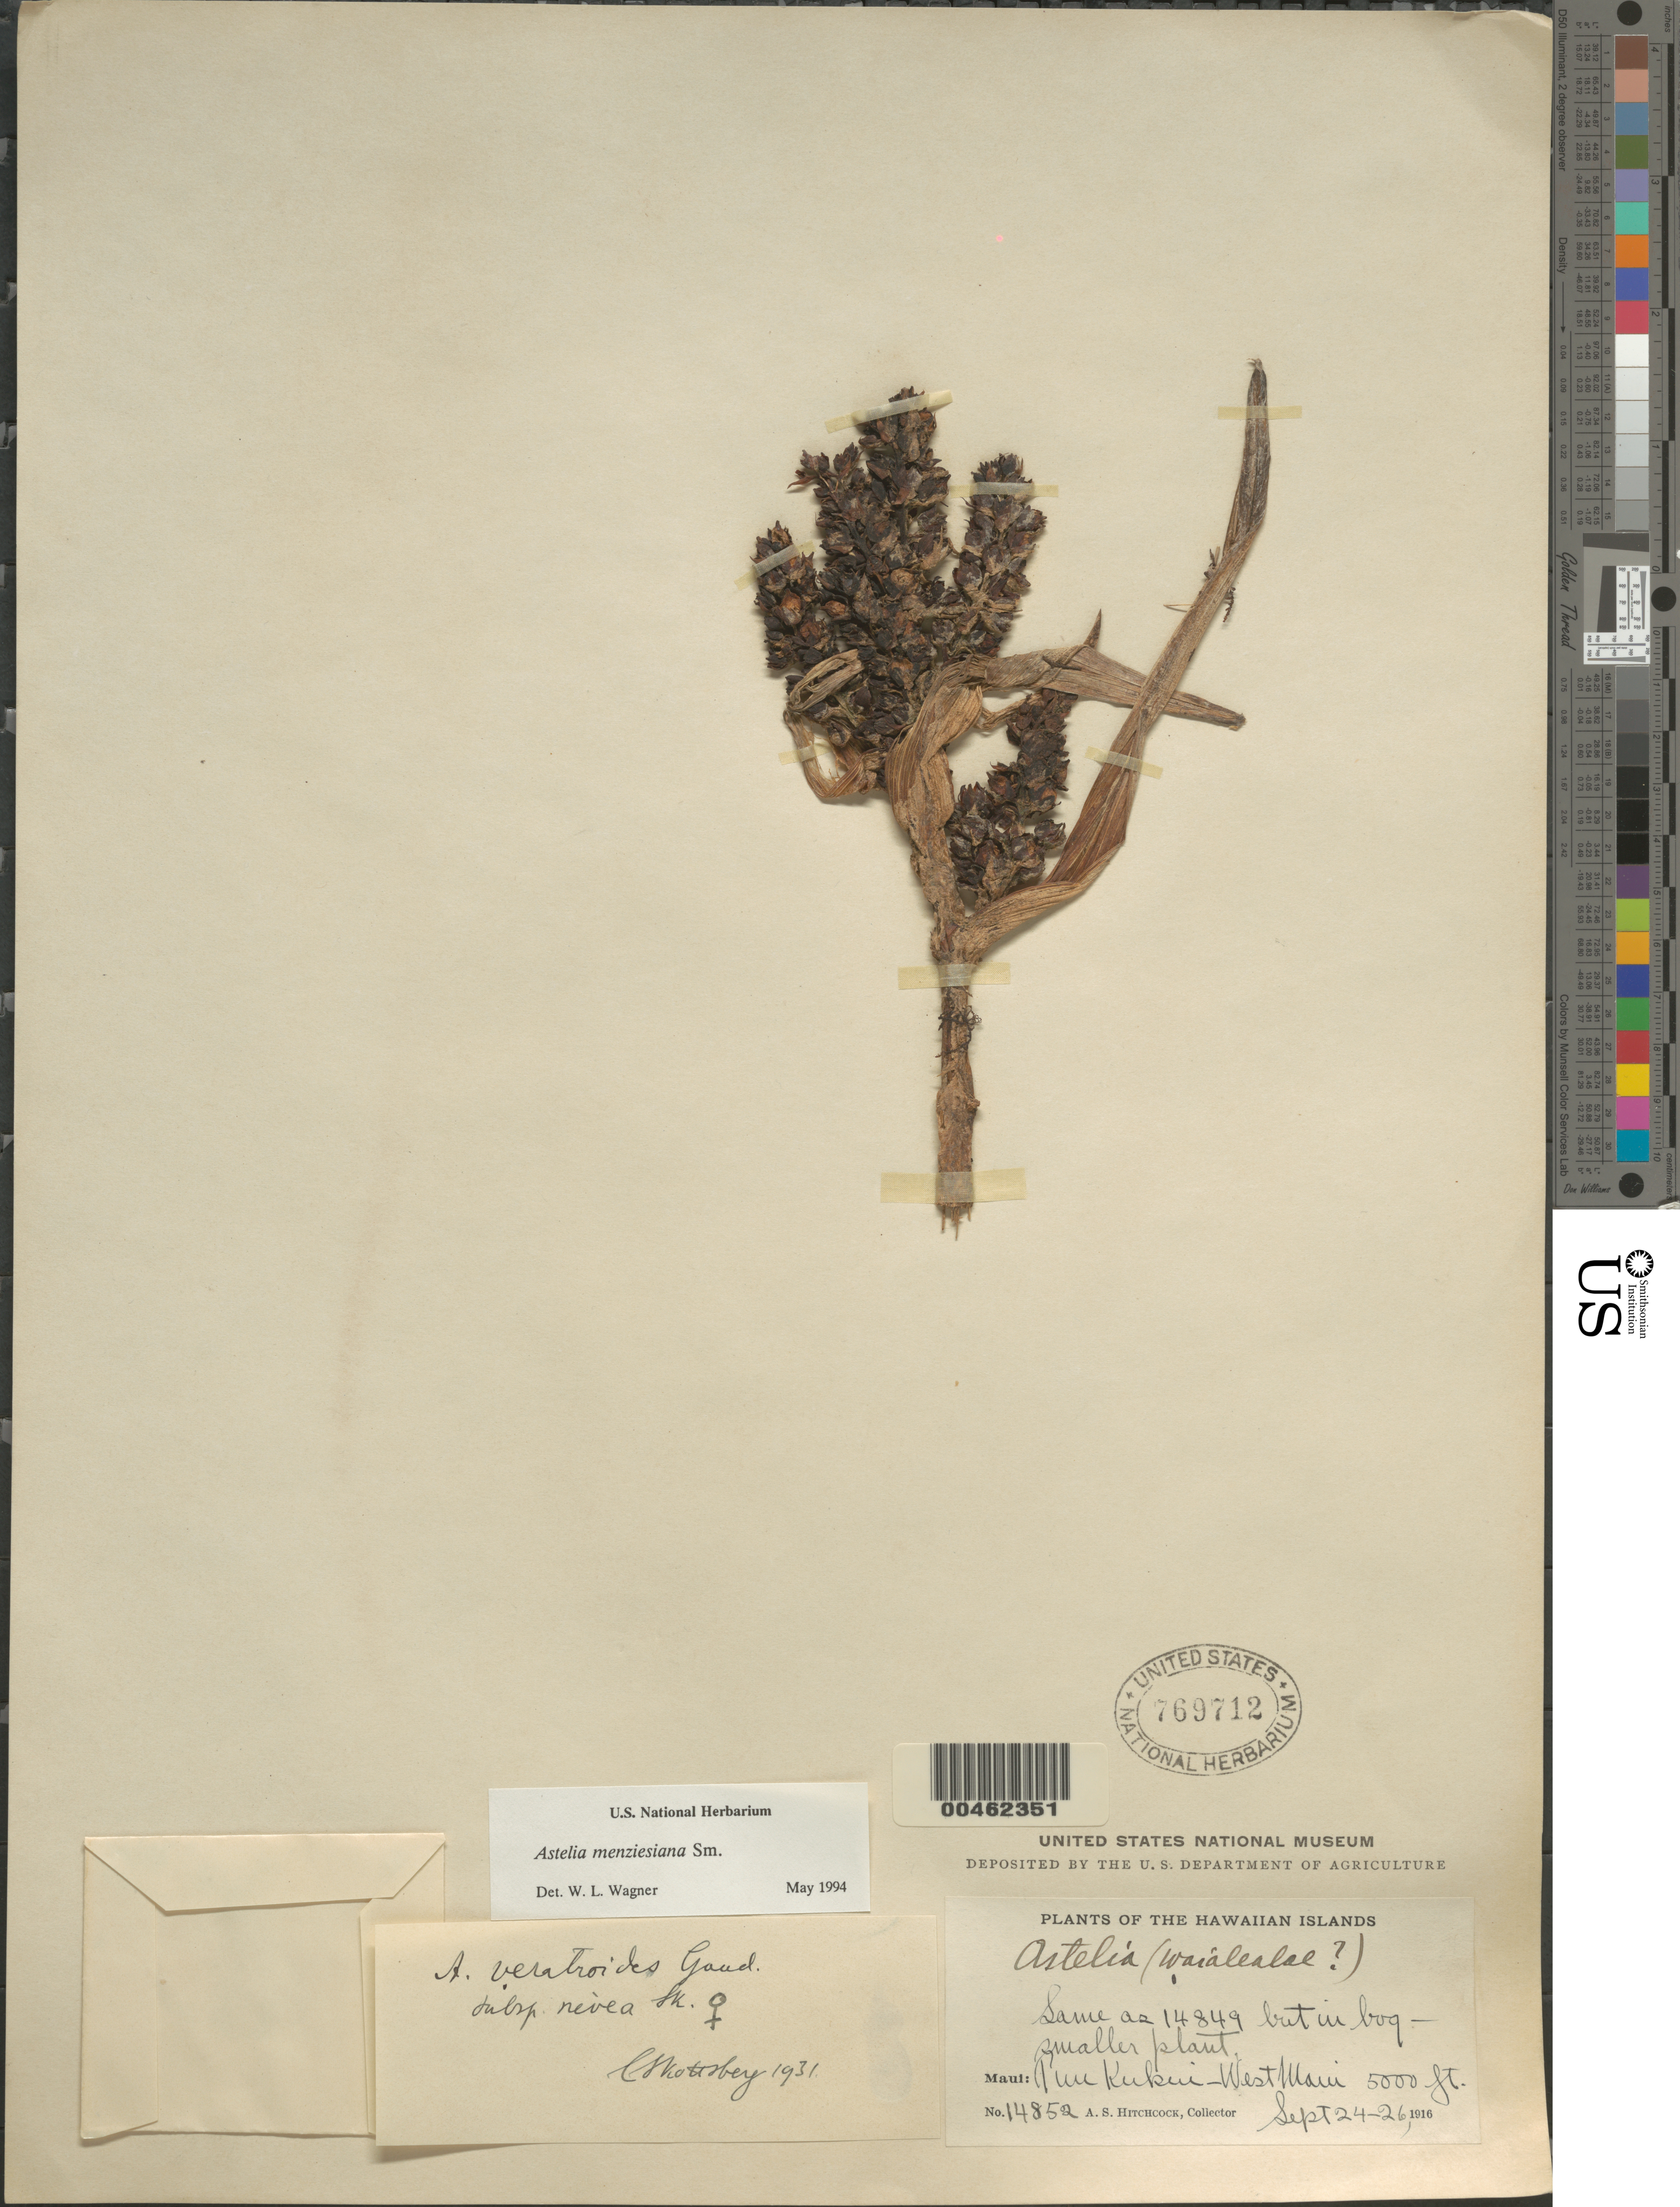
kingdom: Plantae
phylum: Tracheophyta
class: Liliopsida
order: Asparagales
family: Asteliaceae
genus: Astelia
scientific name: Astelia menziesiana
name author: Sm.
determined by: Wagner, W. L., (BOT), Smithsonian Institution - National Museum of Natural History (UNITED STATES)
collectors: A. S. Hitchcock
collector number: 14852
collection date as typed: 24 Sep 1916 to 26 Sep 1916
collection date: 1916-09-24/1916-09-26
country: United States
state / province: Hawaii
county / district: Maui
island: Maui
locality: Puu Kukui-W Maui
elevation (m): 1524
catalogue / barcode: US 769712